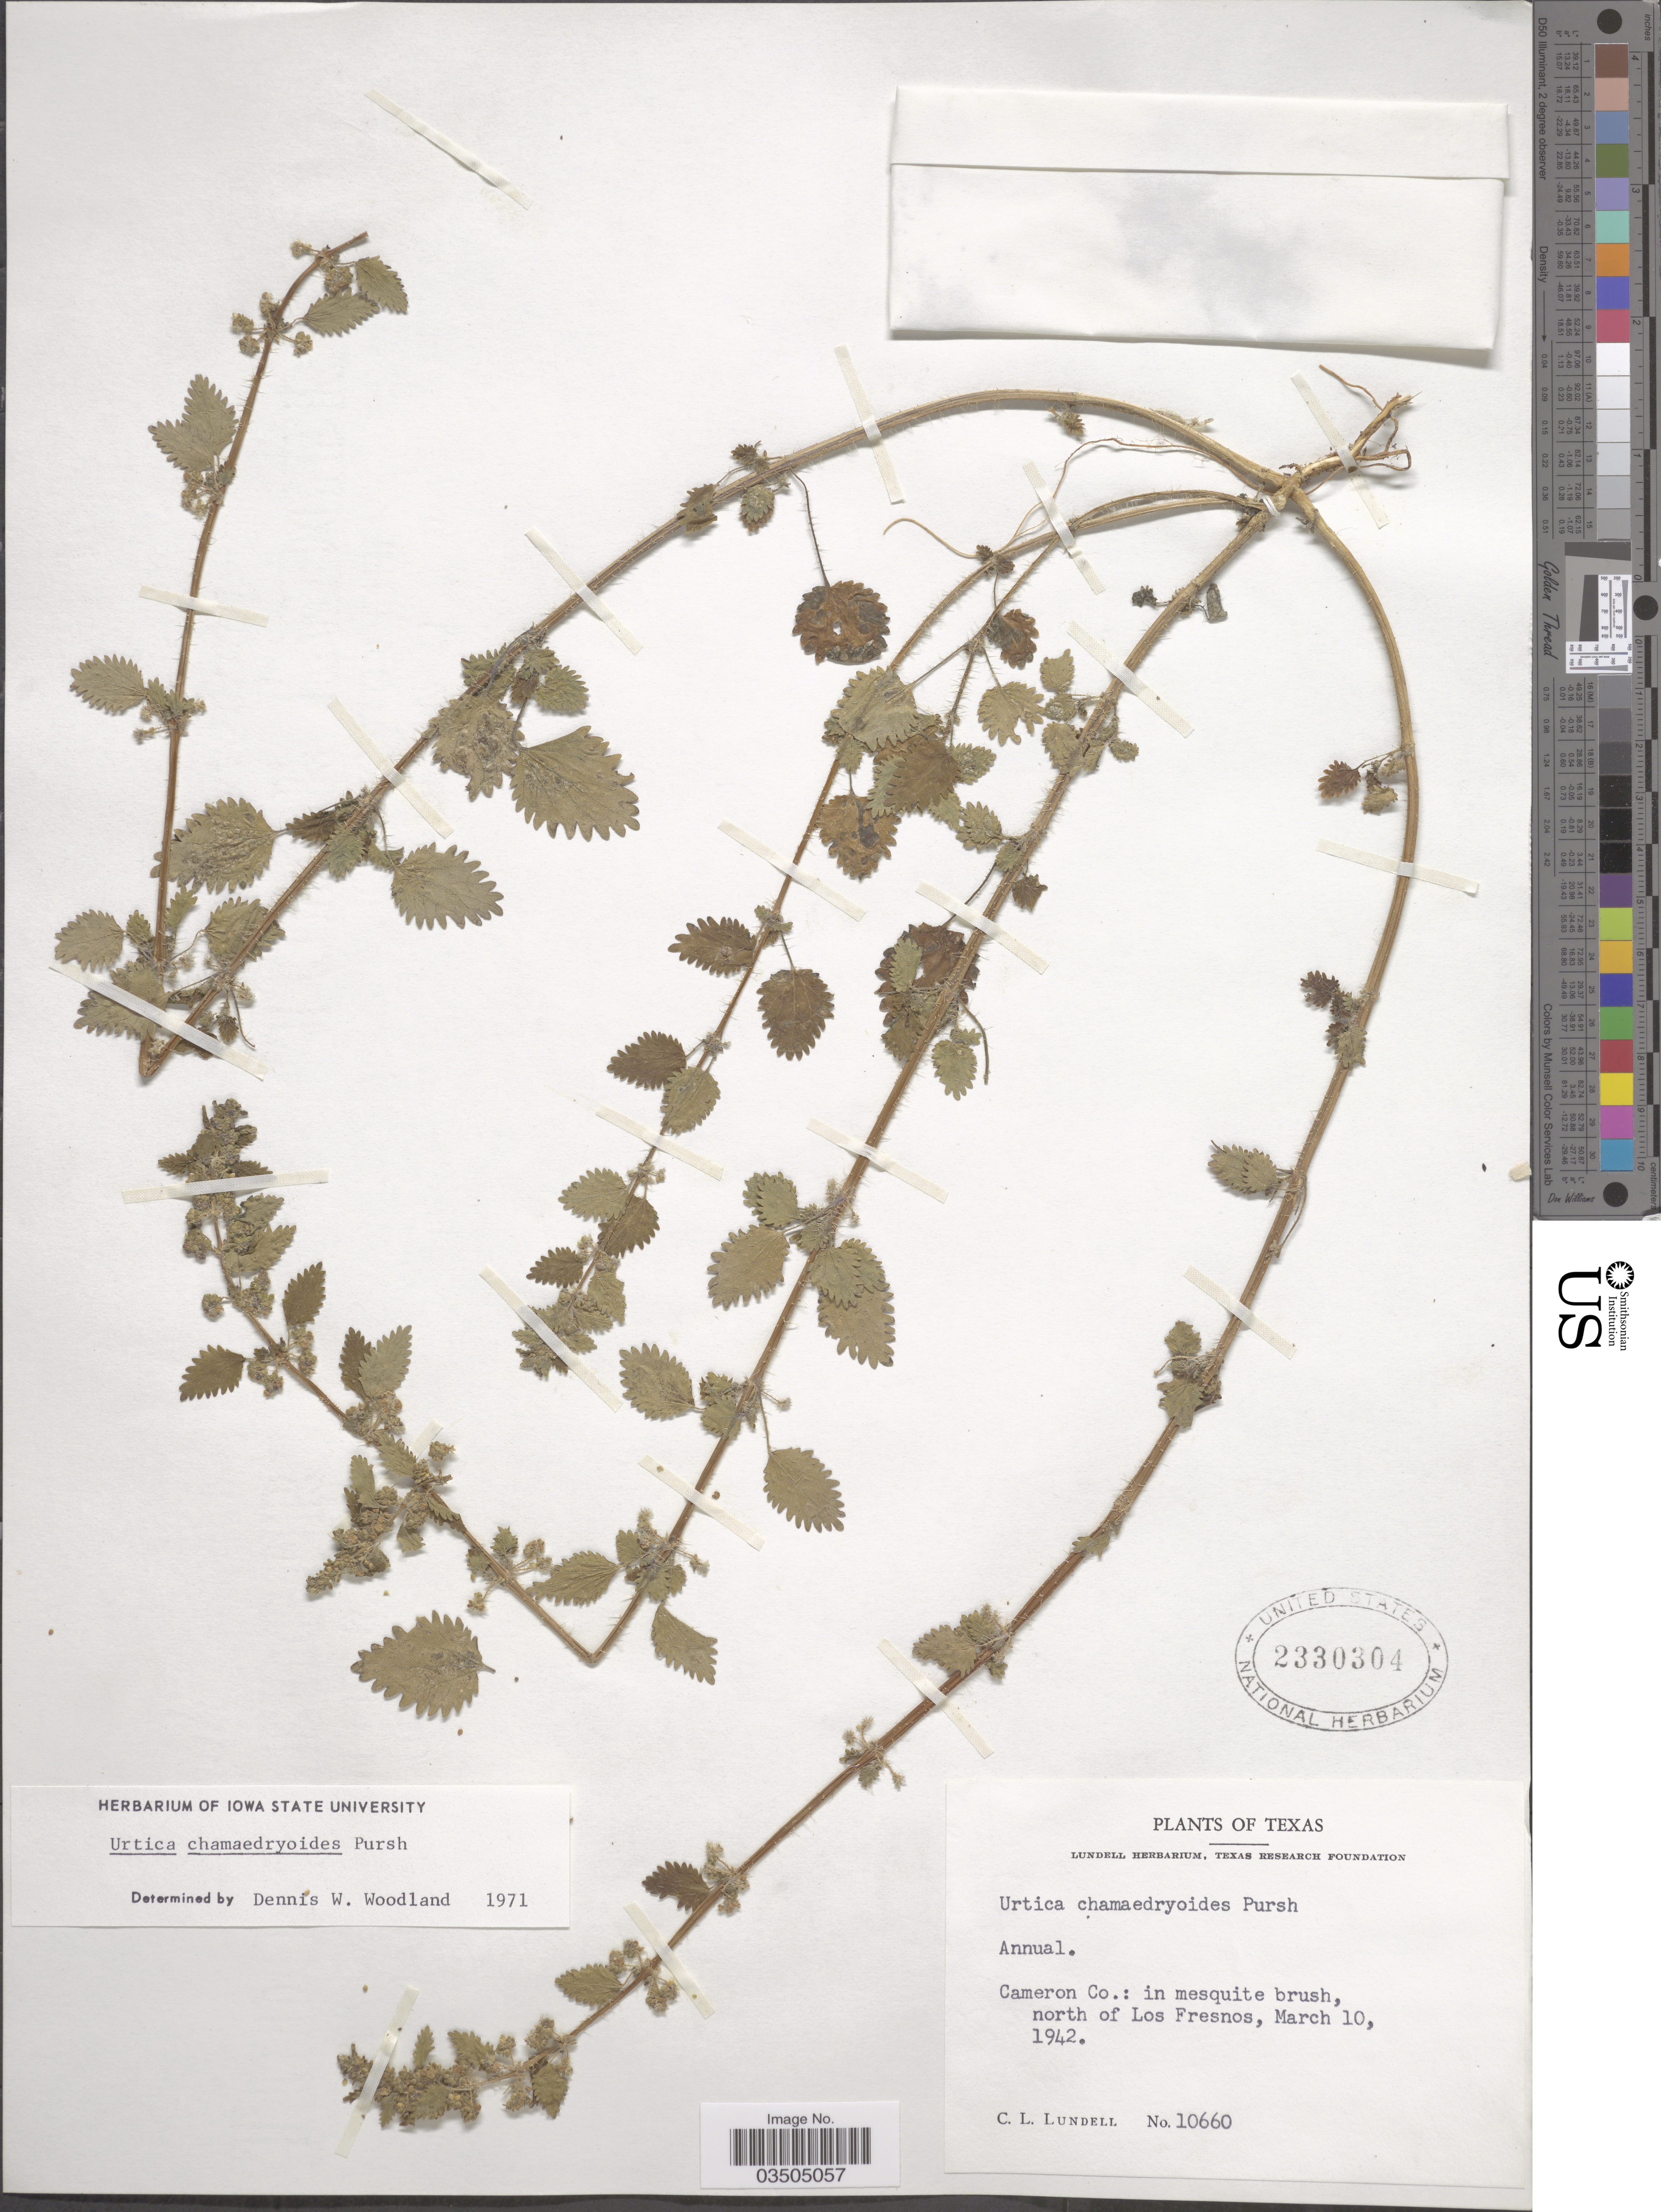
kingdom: Plantae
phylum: Tracheophyta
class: Magnoliopsida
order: Rosales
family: Urticaceae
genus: Urtica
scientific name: Urtica chamaedryoides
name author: Pursh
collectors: C. L. Lundell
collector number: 10660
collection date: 1942-03-10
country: United States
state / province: Texas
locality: Cameron Co.: in mesquite brush, north of Los Fresnos.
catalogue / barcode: US 2330304